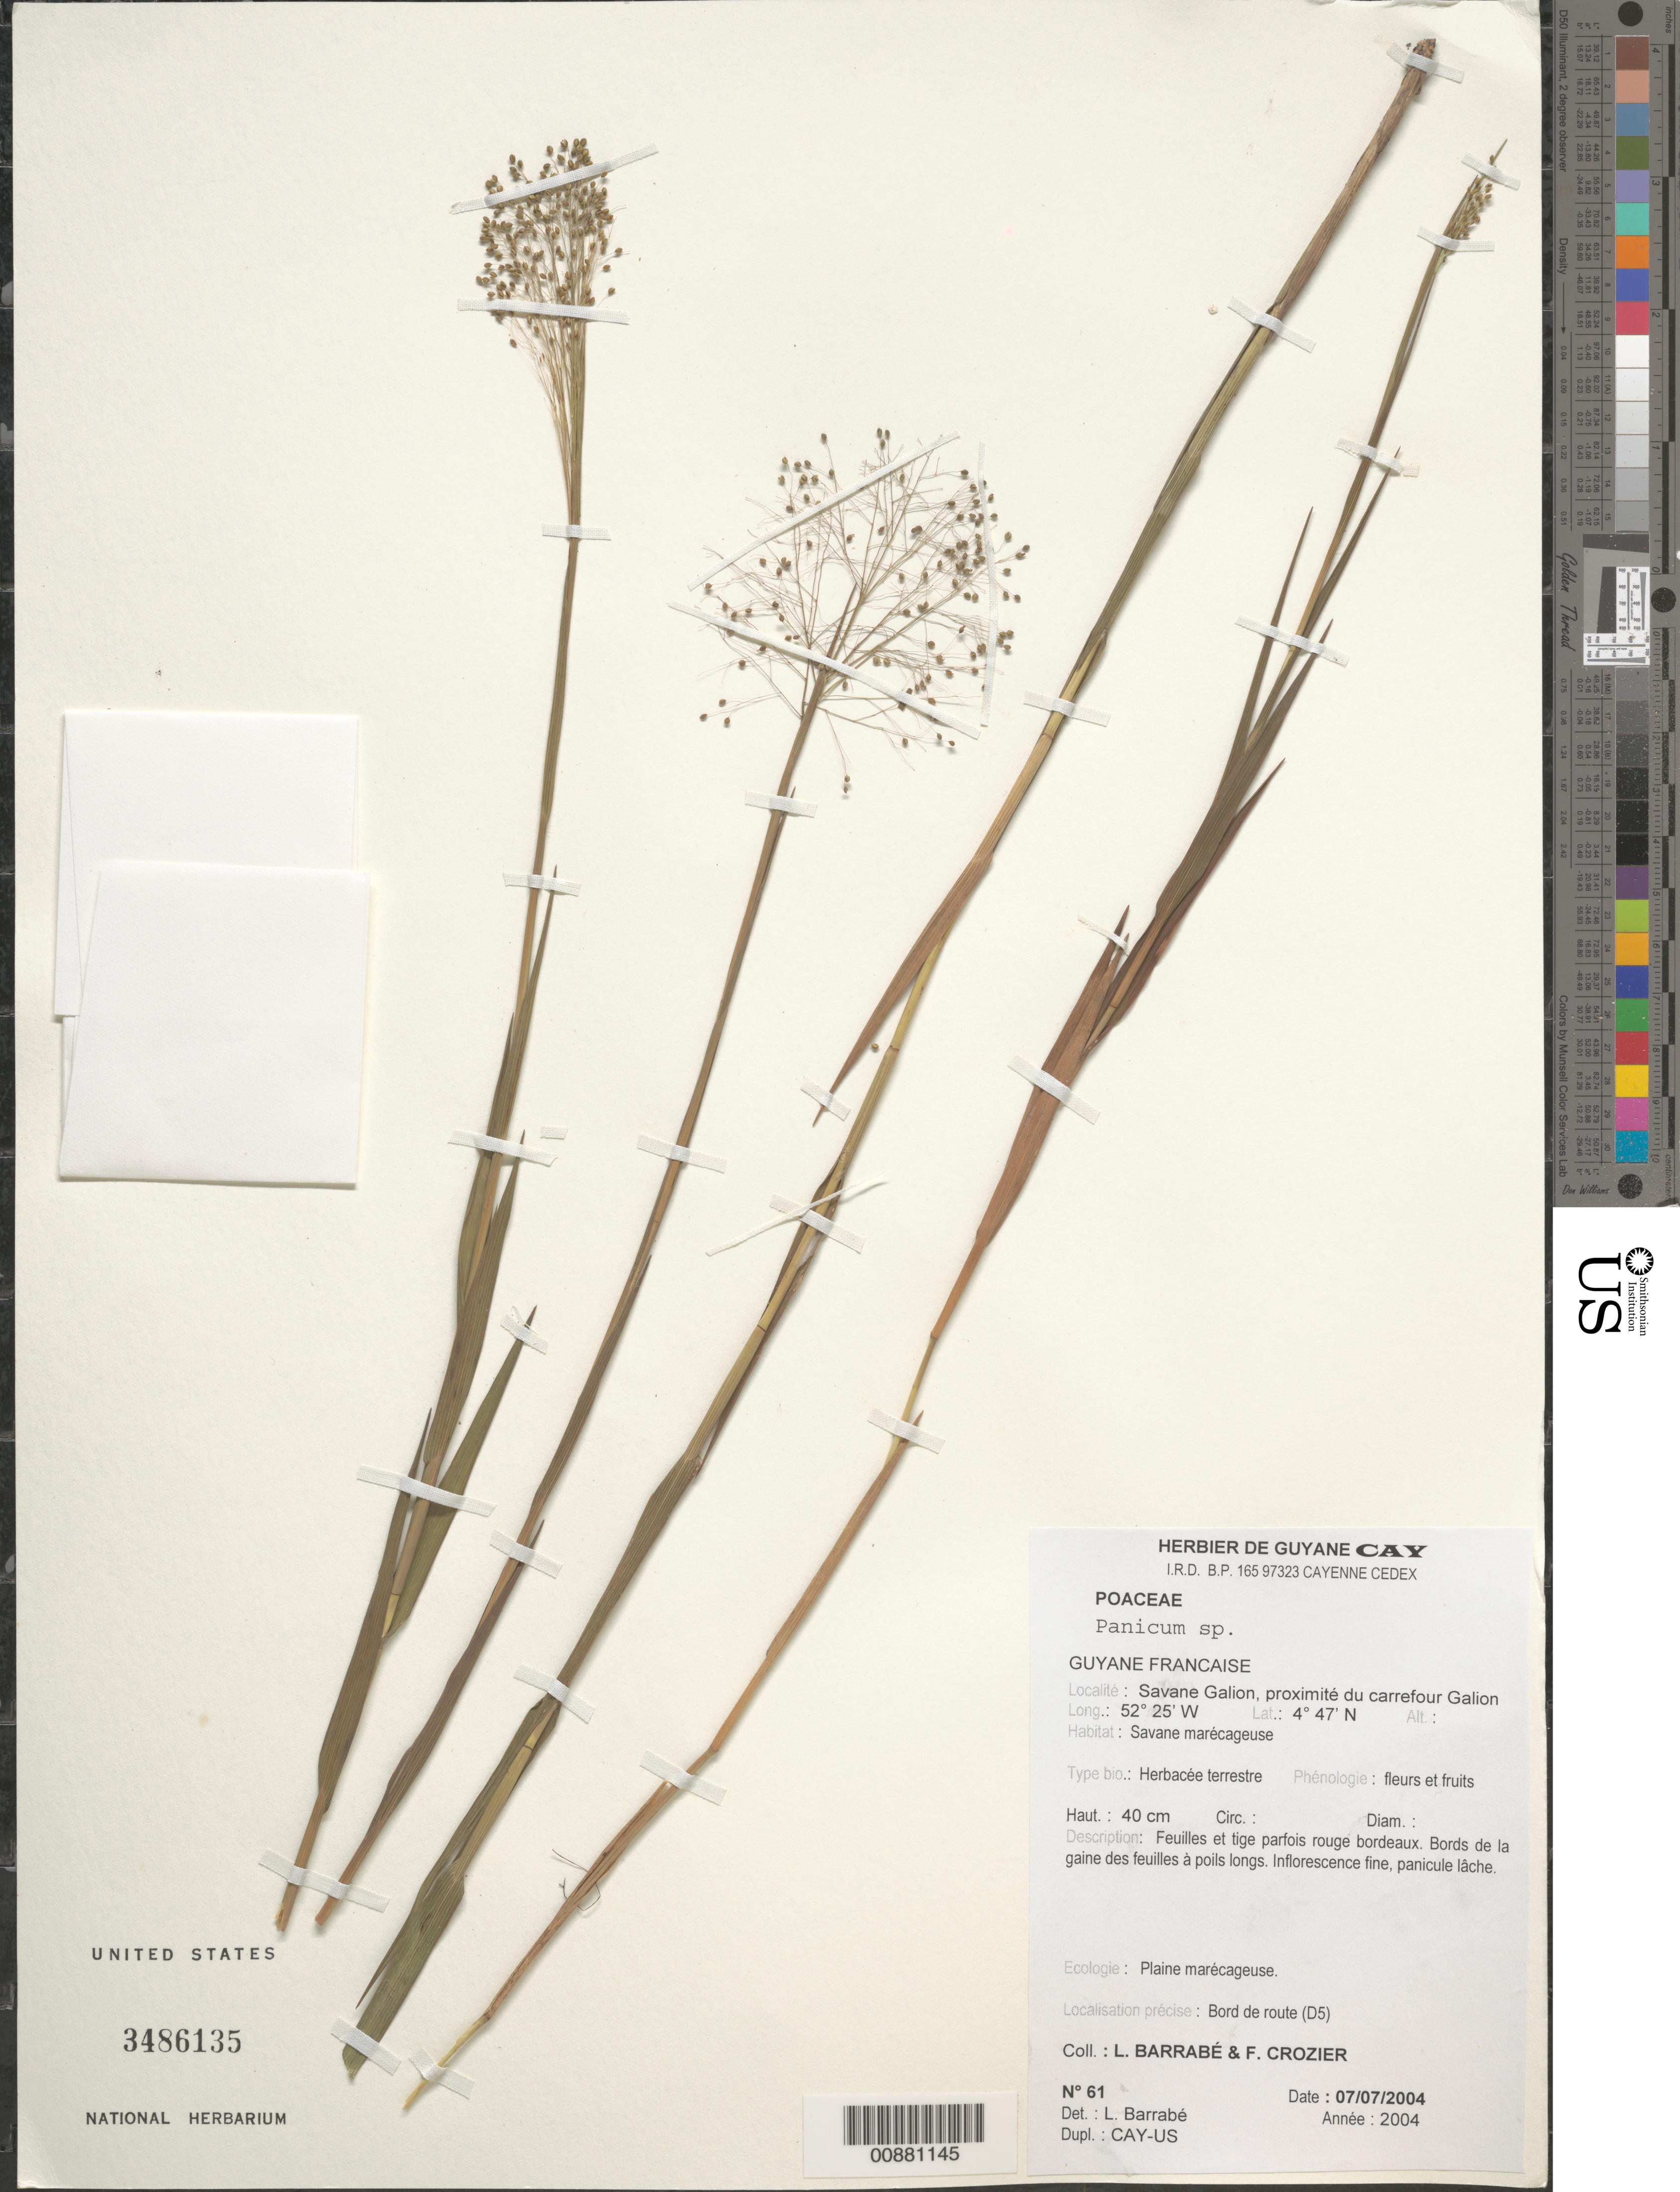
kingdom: Plantae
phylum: Tracheophyta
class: Liliopsida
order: Poales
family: Poaceae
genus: Panicum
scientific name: Panicum sp.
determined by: Barrabé, L.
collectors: L. Barrabé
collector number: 61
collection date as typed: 7-Jul-04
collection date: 2004-07-07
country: French Guiana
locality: Savane Galion, proximité du carrefour Galion; bord de route (D5)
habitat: Savane marécageuse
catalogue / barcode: US 3486135